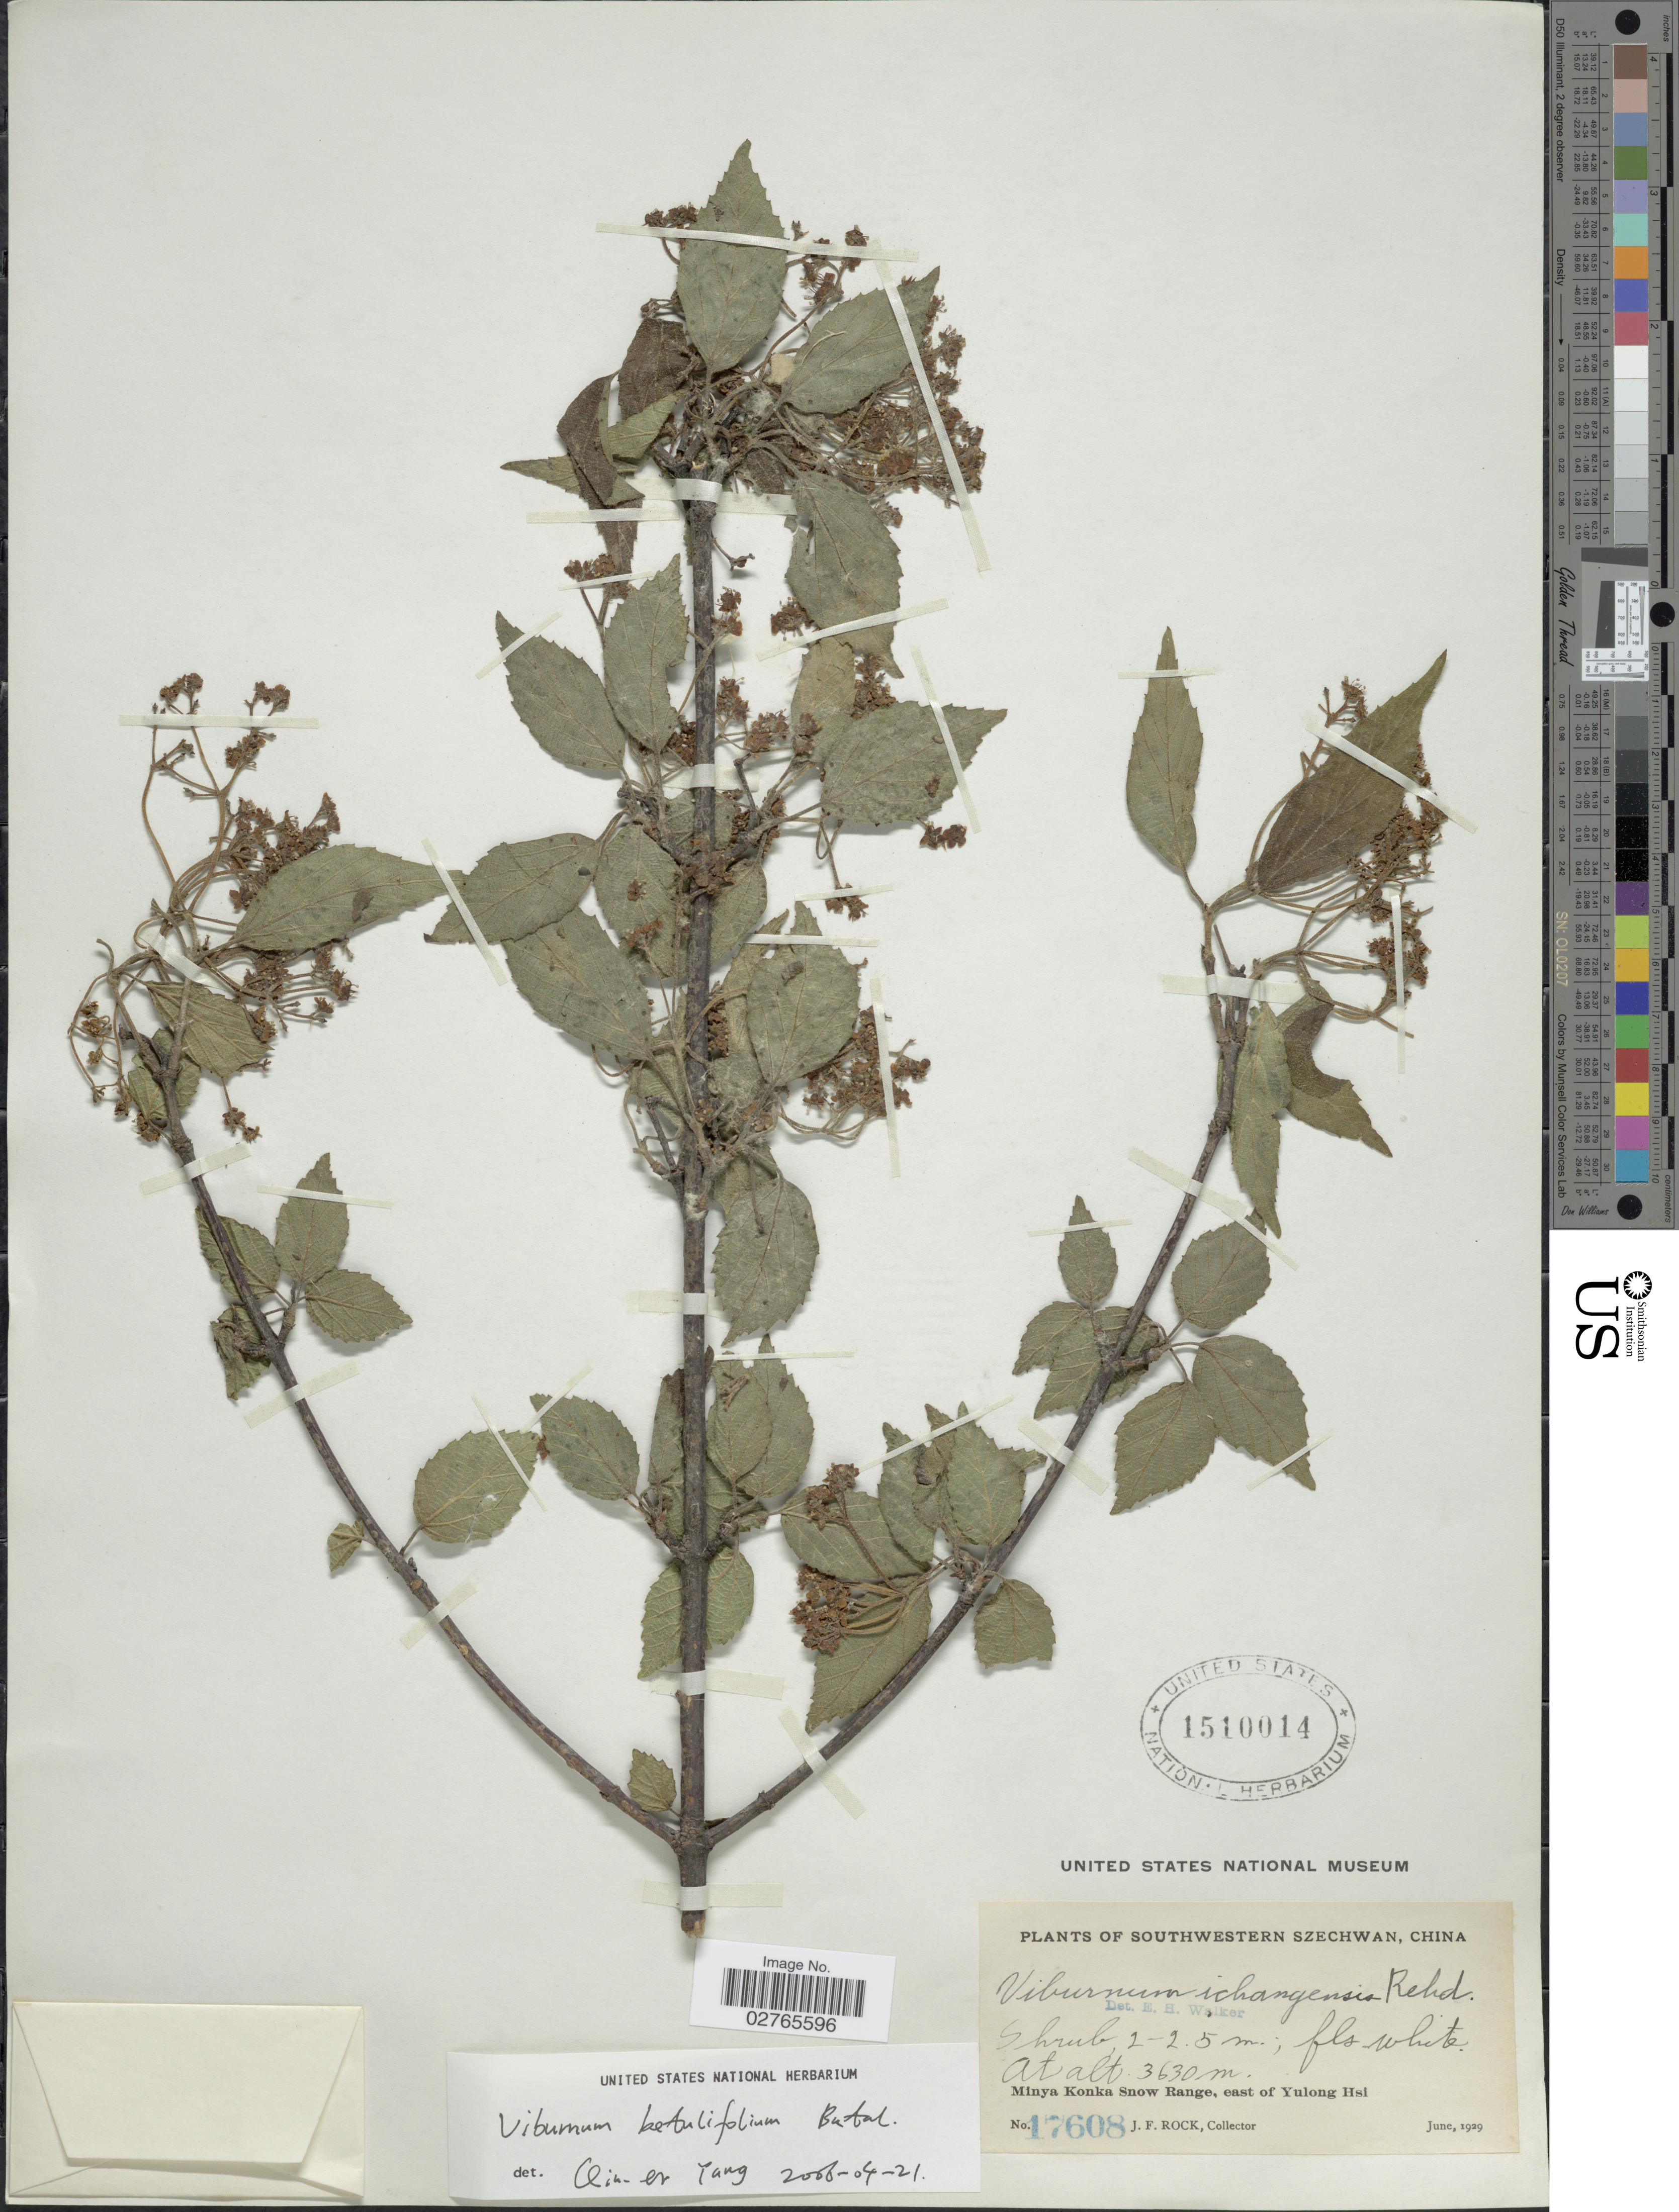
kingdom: Plantae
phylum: Tracheophyta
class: Magnoliopsida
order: Dipsacales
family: Viburnaceae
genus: Viburnum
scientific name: Viburnum betulifolium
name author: Batalin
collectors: J. Rock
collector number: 17608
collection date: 1929-06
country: China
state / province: Sichuan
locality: Southwestern Szechwan. Minya Konka Snow Range, east of Yulong Hsi.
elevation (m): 3630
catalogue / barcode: US 1510014